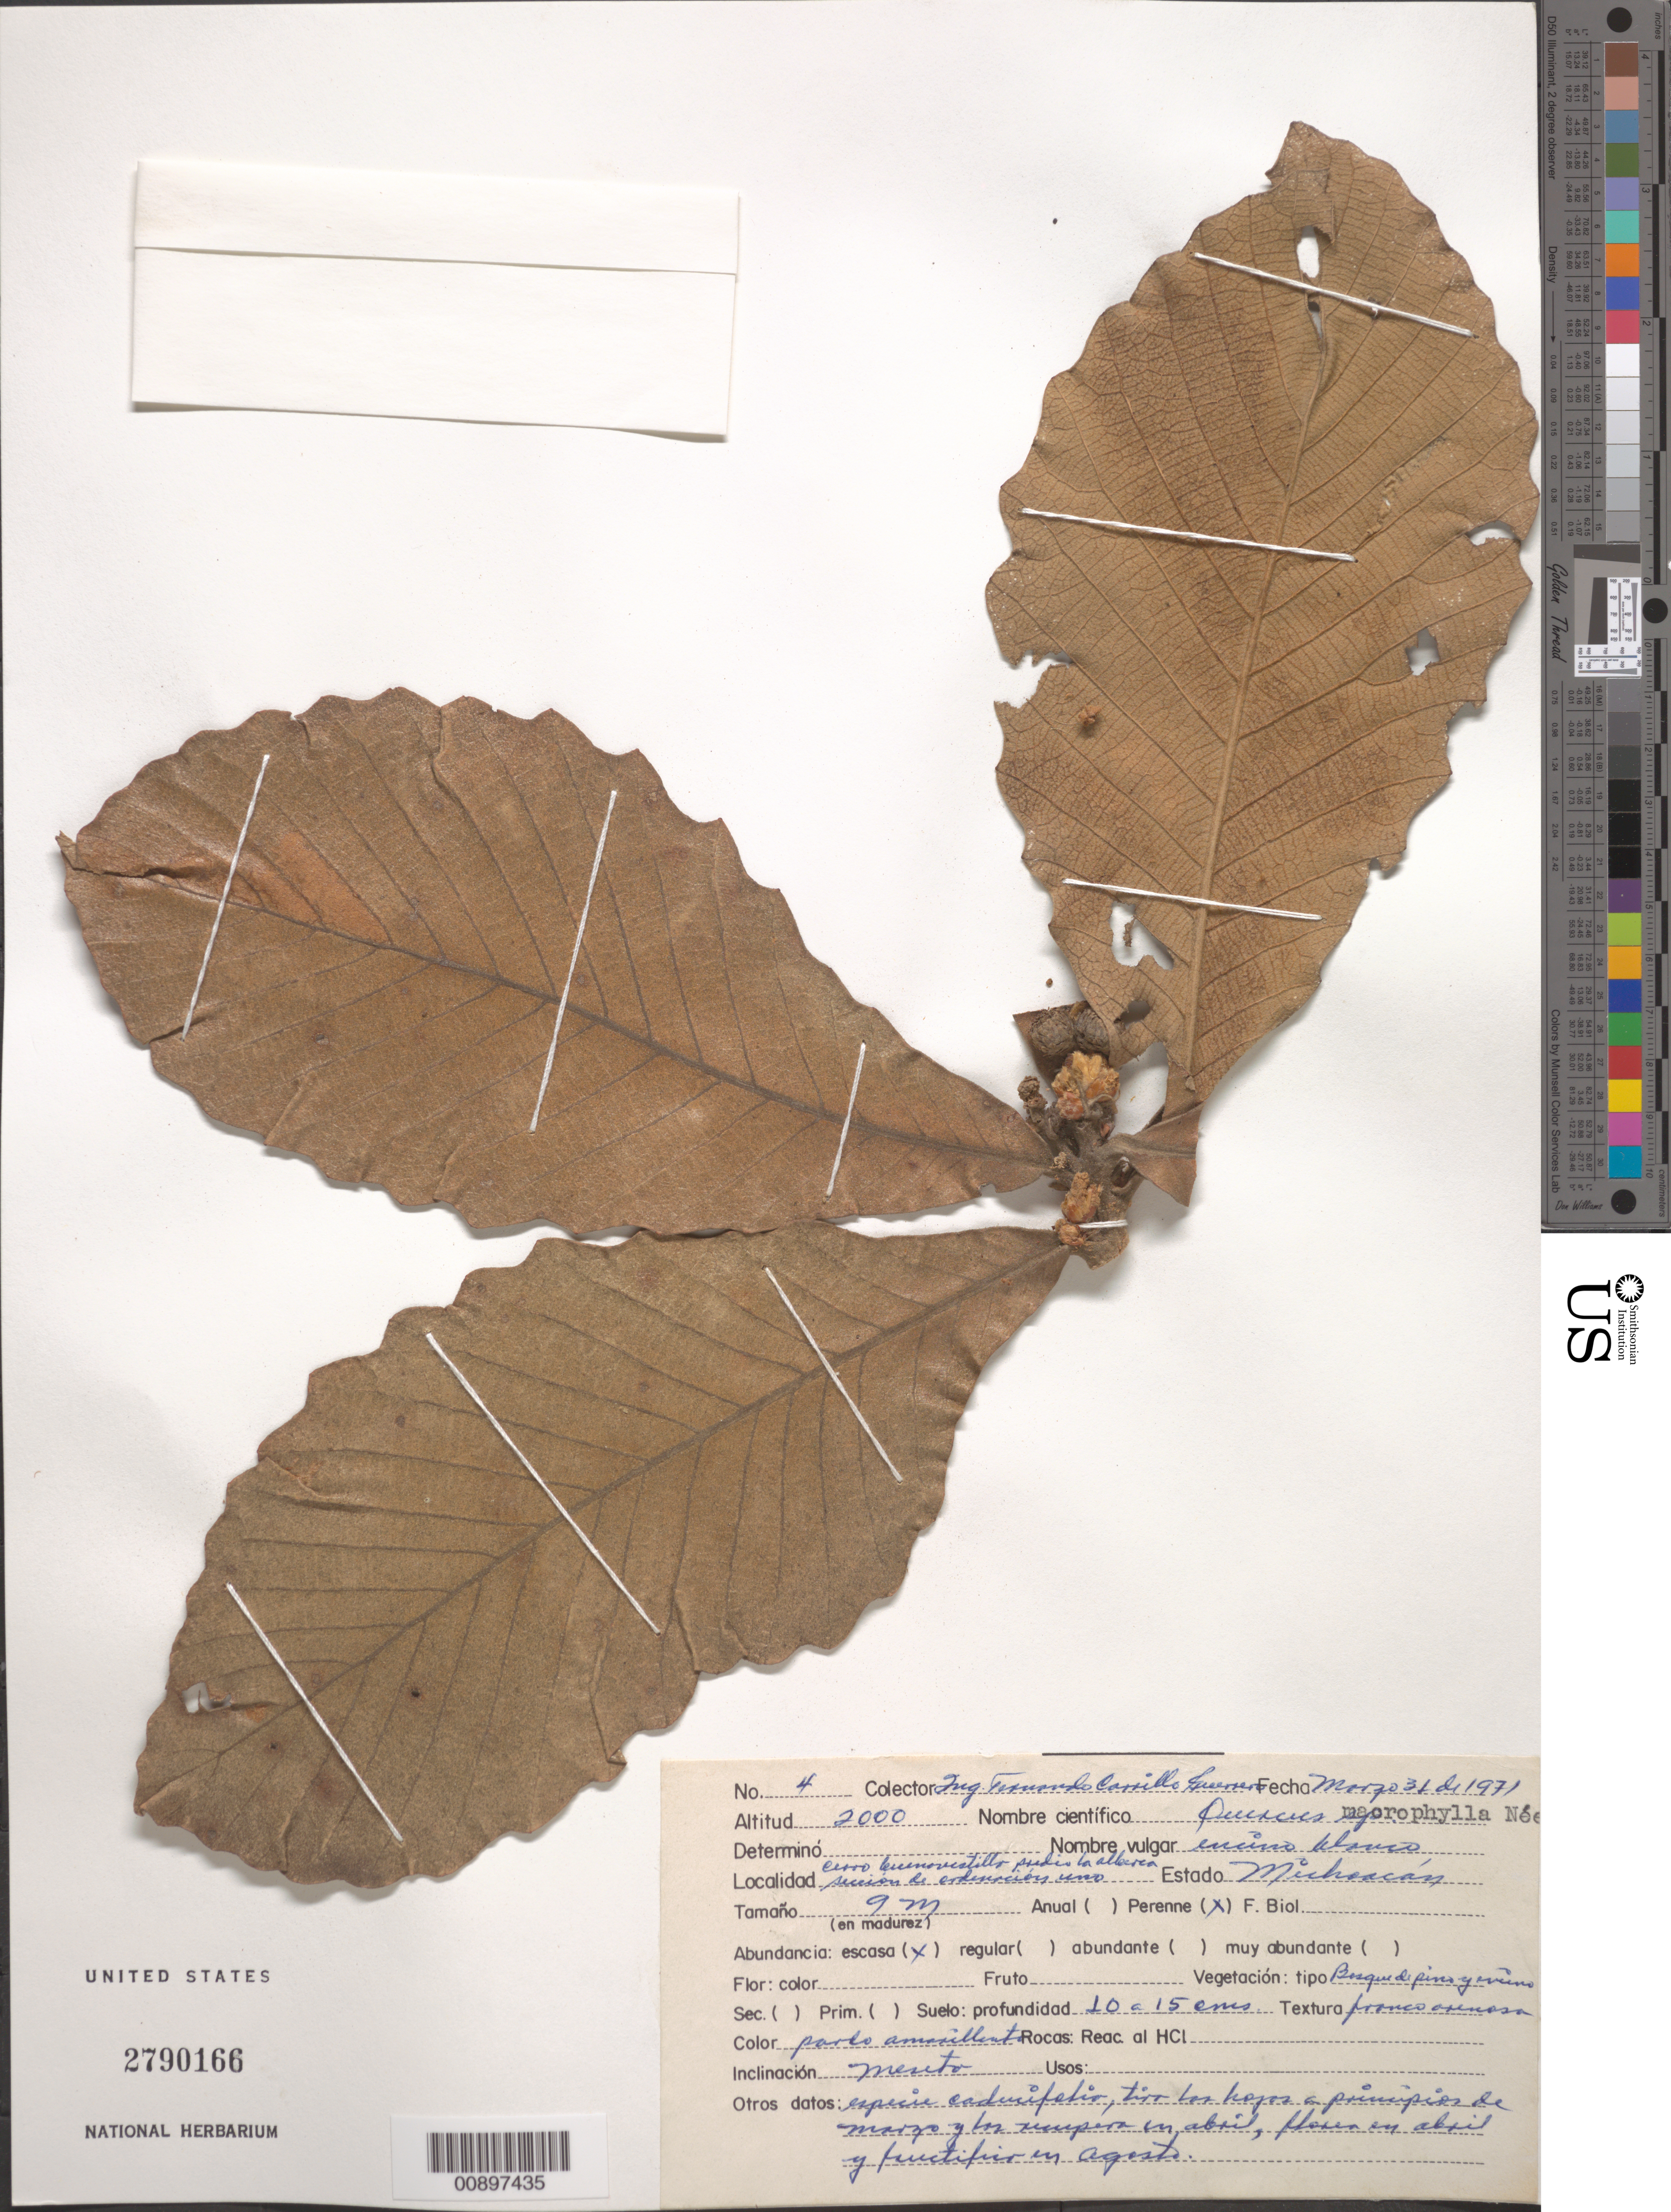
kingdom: Plantae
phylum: Tracheophyta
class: Magnoliopsida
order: Fagales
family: Fagaceae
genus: Quercus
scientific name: Quercus macrophylla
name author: Née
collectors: Carrillo Guerrero, F.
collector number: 4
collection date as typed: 31 Mar 1971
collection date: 1971-03-31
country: Mexico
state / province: Michoacán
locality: Cerro Buenavistilla, predio la alberca, sección uno. Estado de Michoacán.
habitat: Bosque de pino y encino. Suelo profundidad 10 a 15 cm., textura franco arenosa, color pardo amarillento. Meseta.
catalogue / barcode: US 2790166